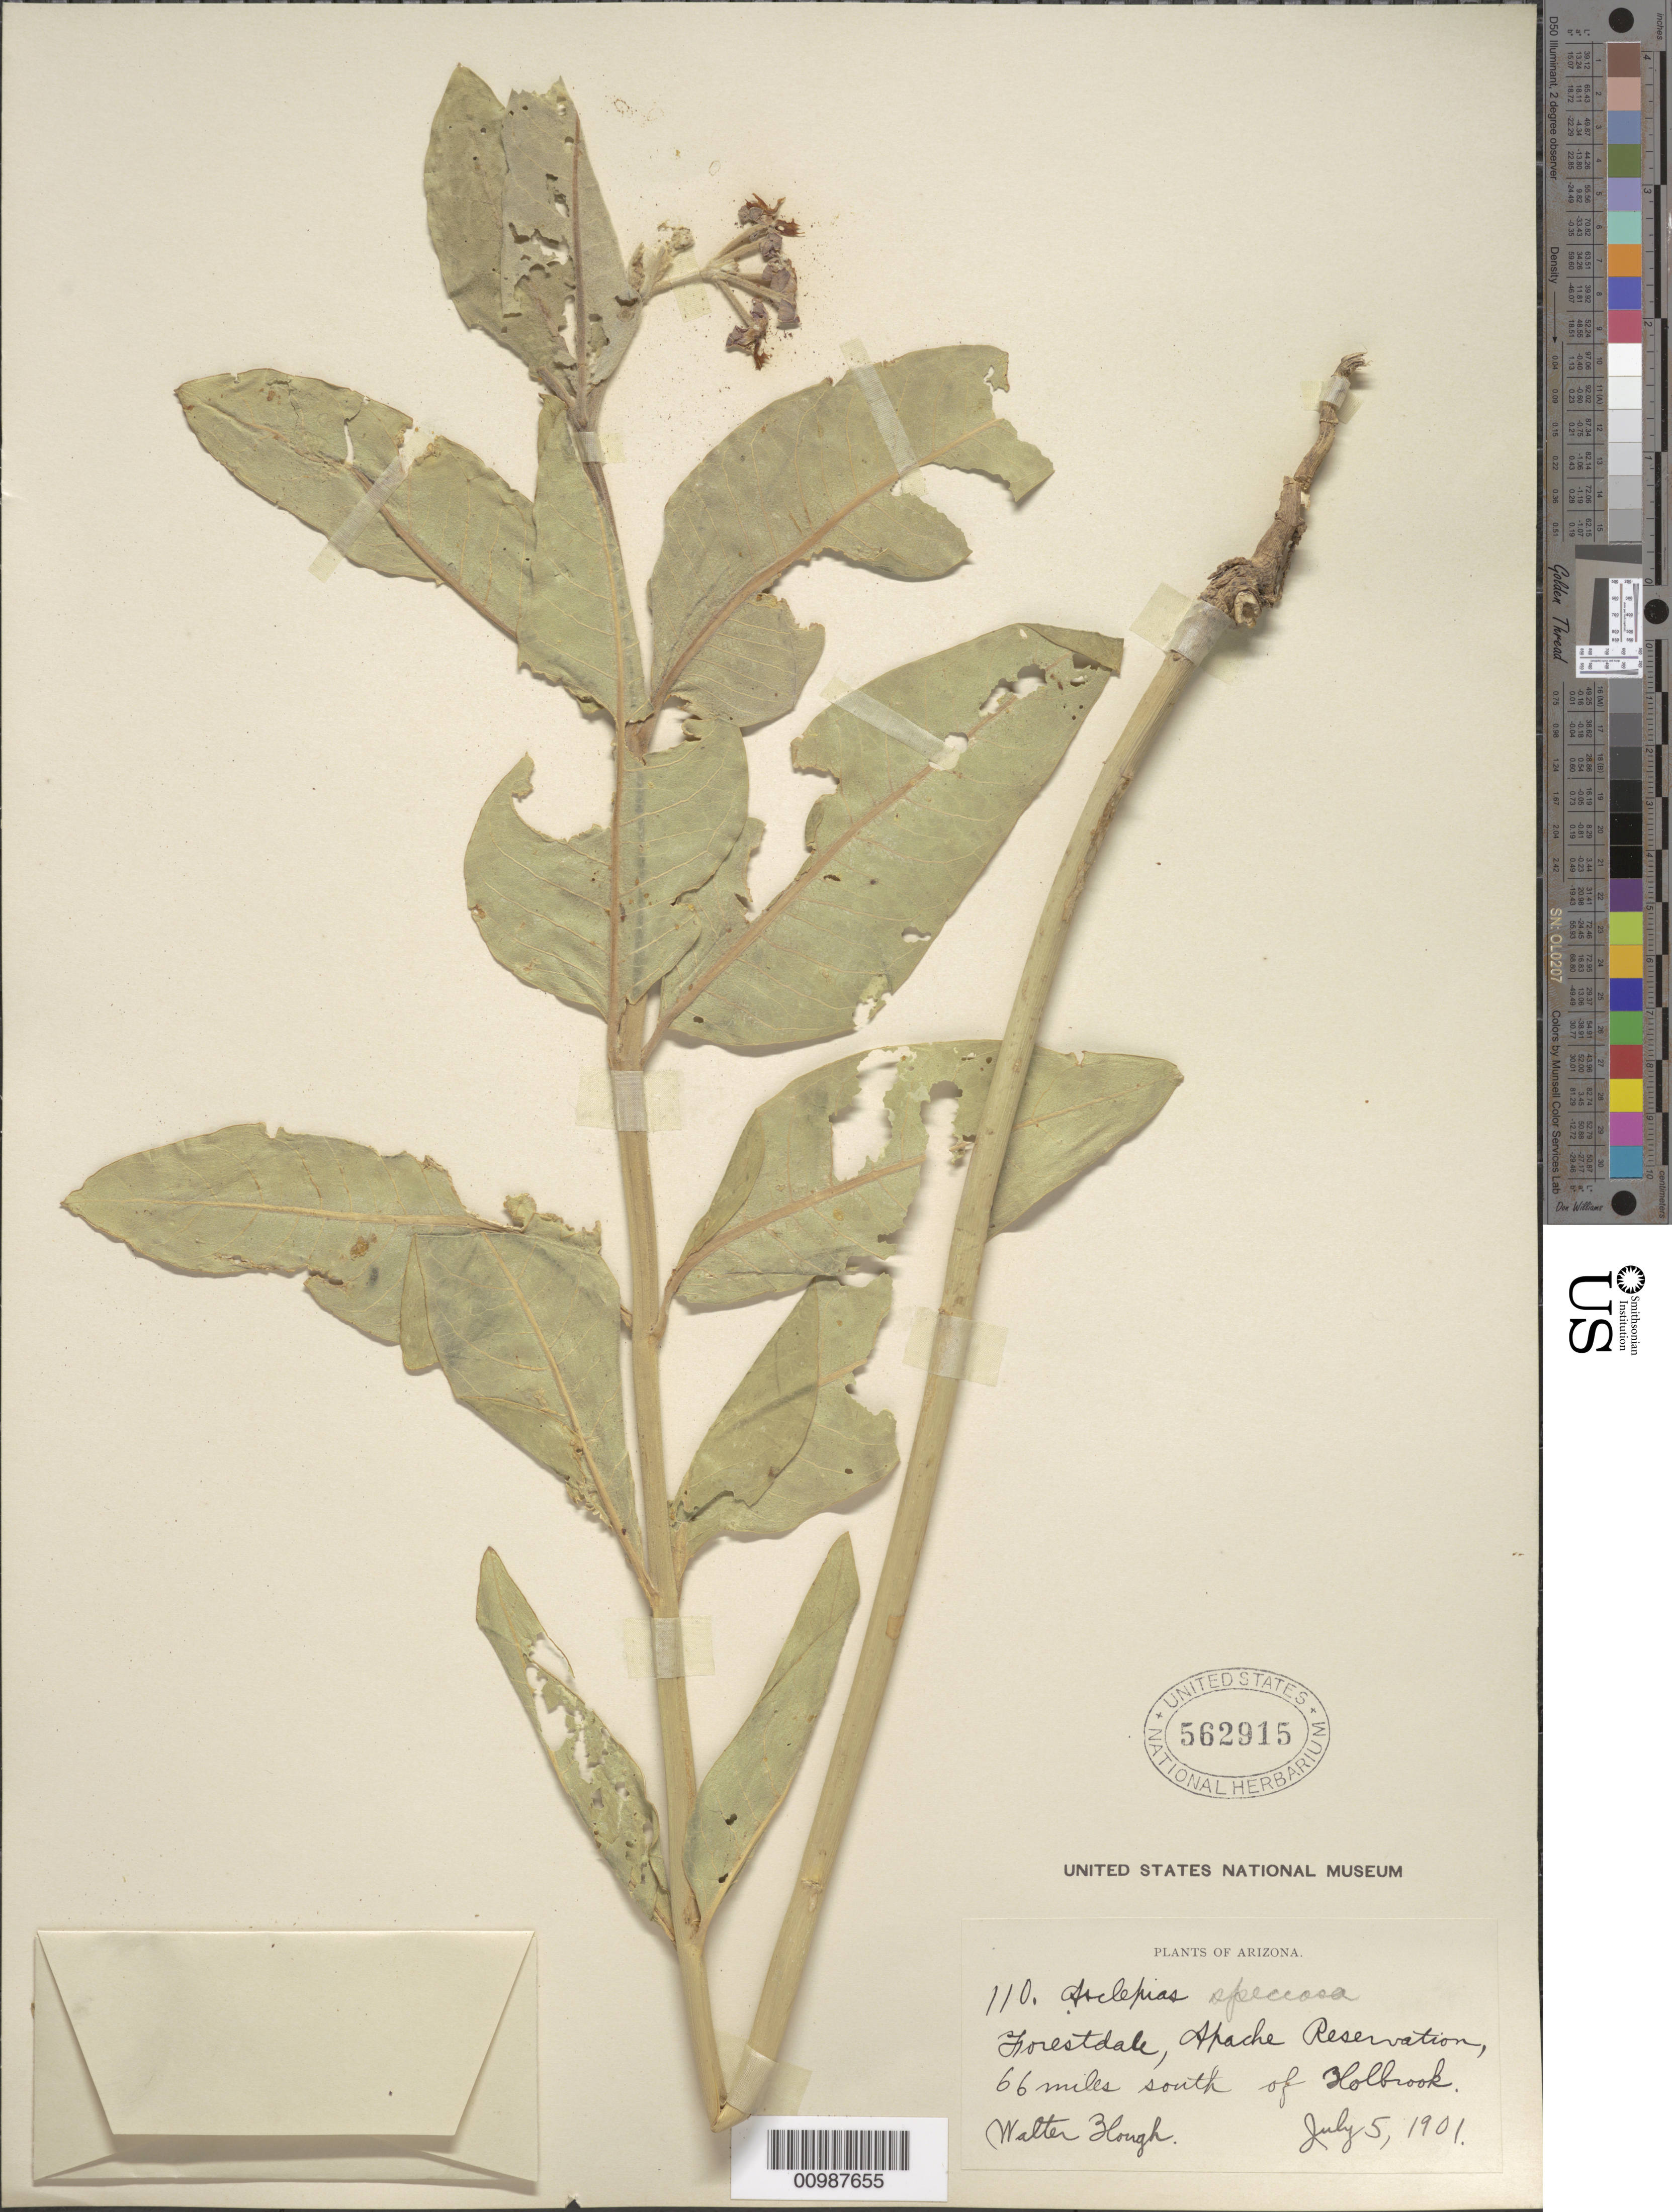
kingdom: Plantae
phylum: Tracheophyta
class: Magnoliopsida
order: Gentianales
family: Apocynaceae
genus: Asclepias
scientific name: Asclepias speciosa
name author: Torr.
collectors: W. Hough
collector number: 110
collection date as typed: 05 Jul 1901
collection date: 1901-07-05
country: United States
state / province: Arizona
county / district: Navajo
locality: Forestdale, Apache reservation 66 miles S of Holbrook.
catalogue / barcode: US 562915